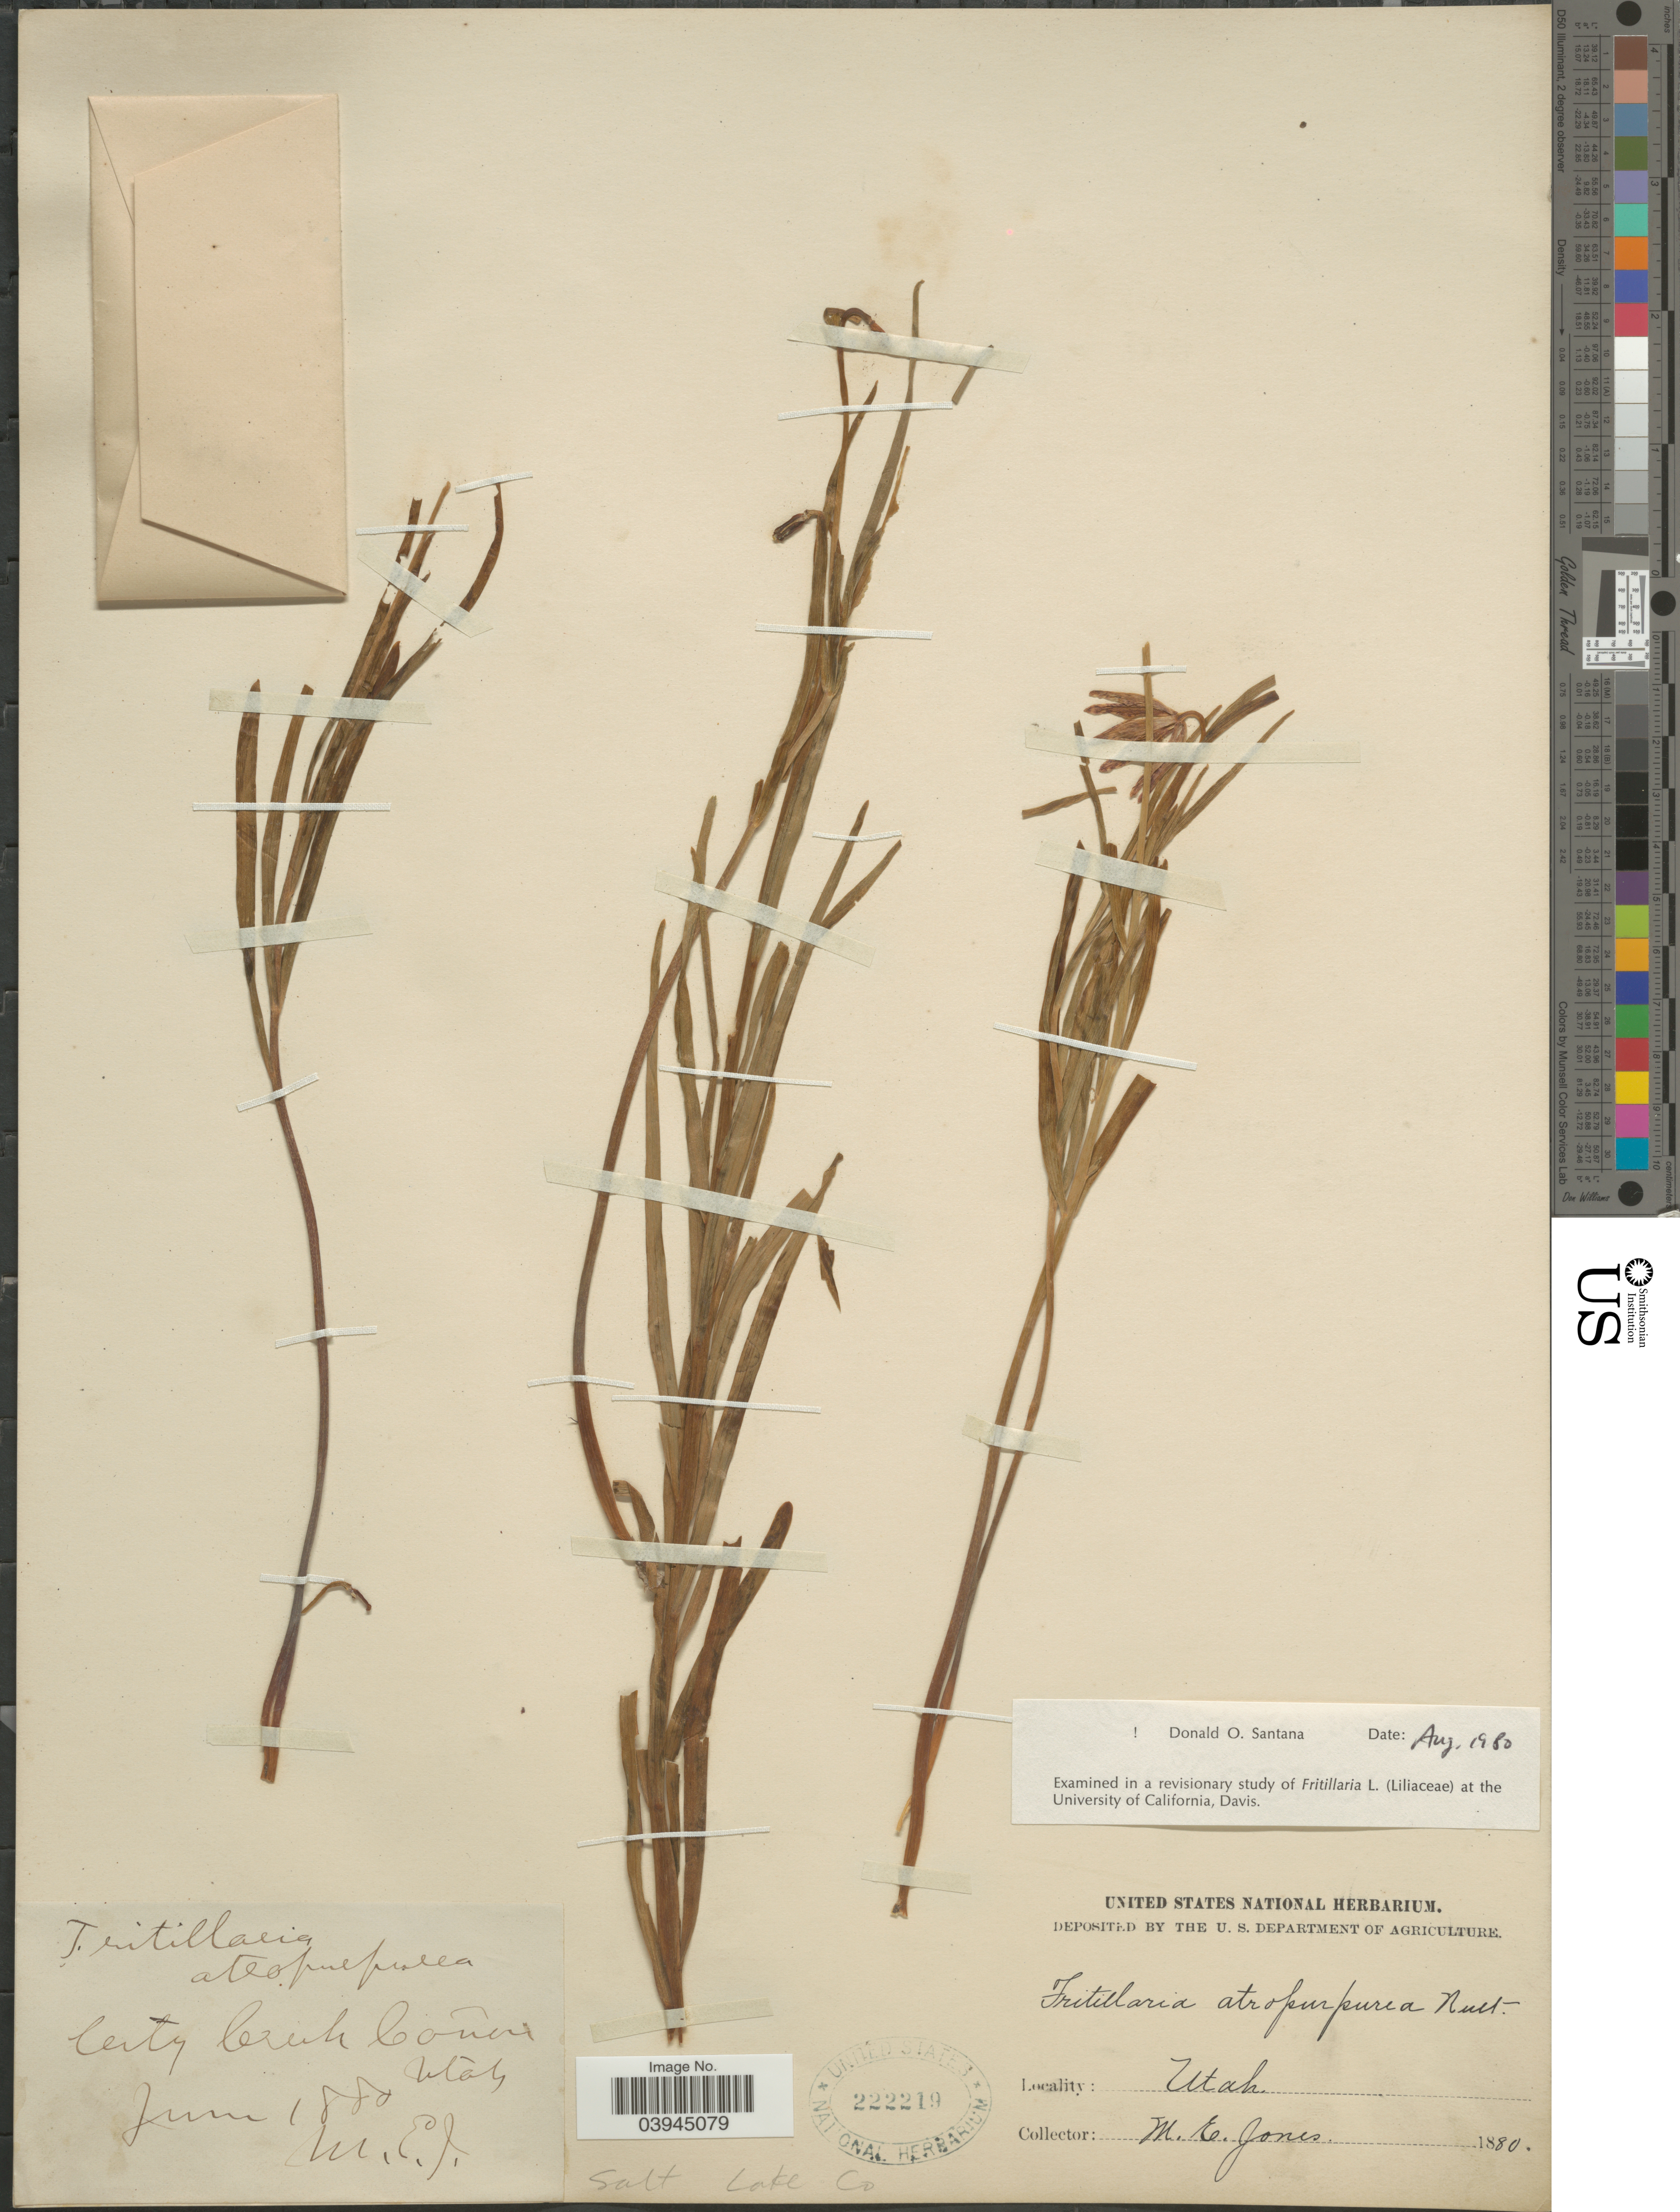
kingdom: Plantae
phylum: Tracheophyta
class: Liliopsida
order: Liliales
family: Liliaceae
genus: Fritillaria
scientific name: Fritillaria atropurpurea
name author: Nutt.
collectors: M. E. Jones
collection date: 1880-06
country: United States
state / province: Utah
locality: City Creek Cañon. Salt Lake Co.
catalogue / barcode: US 222219